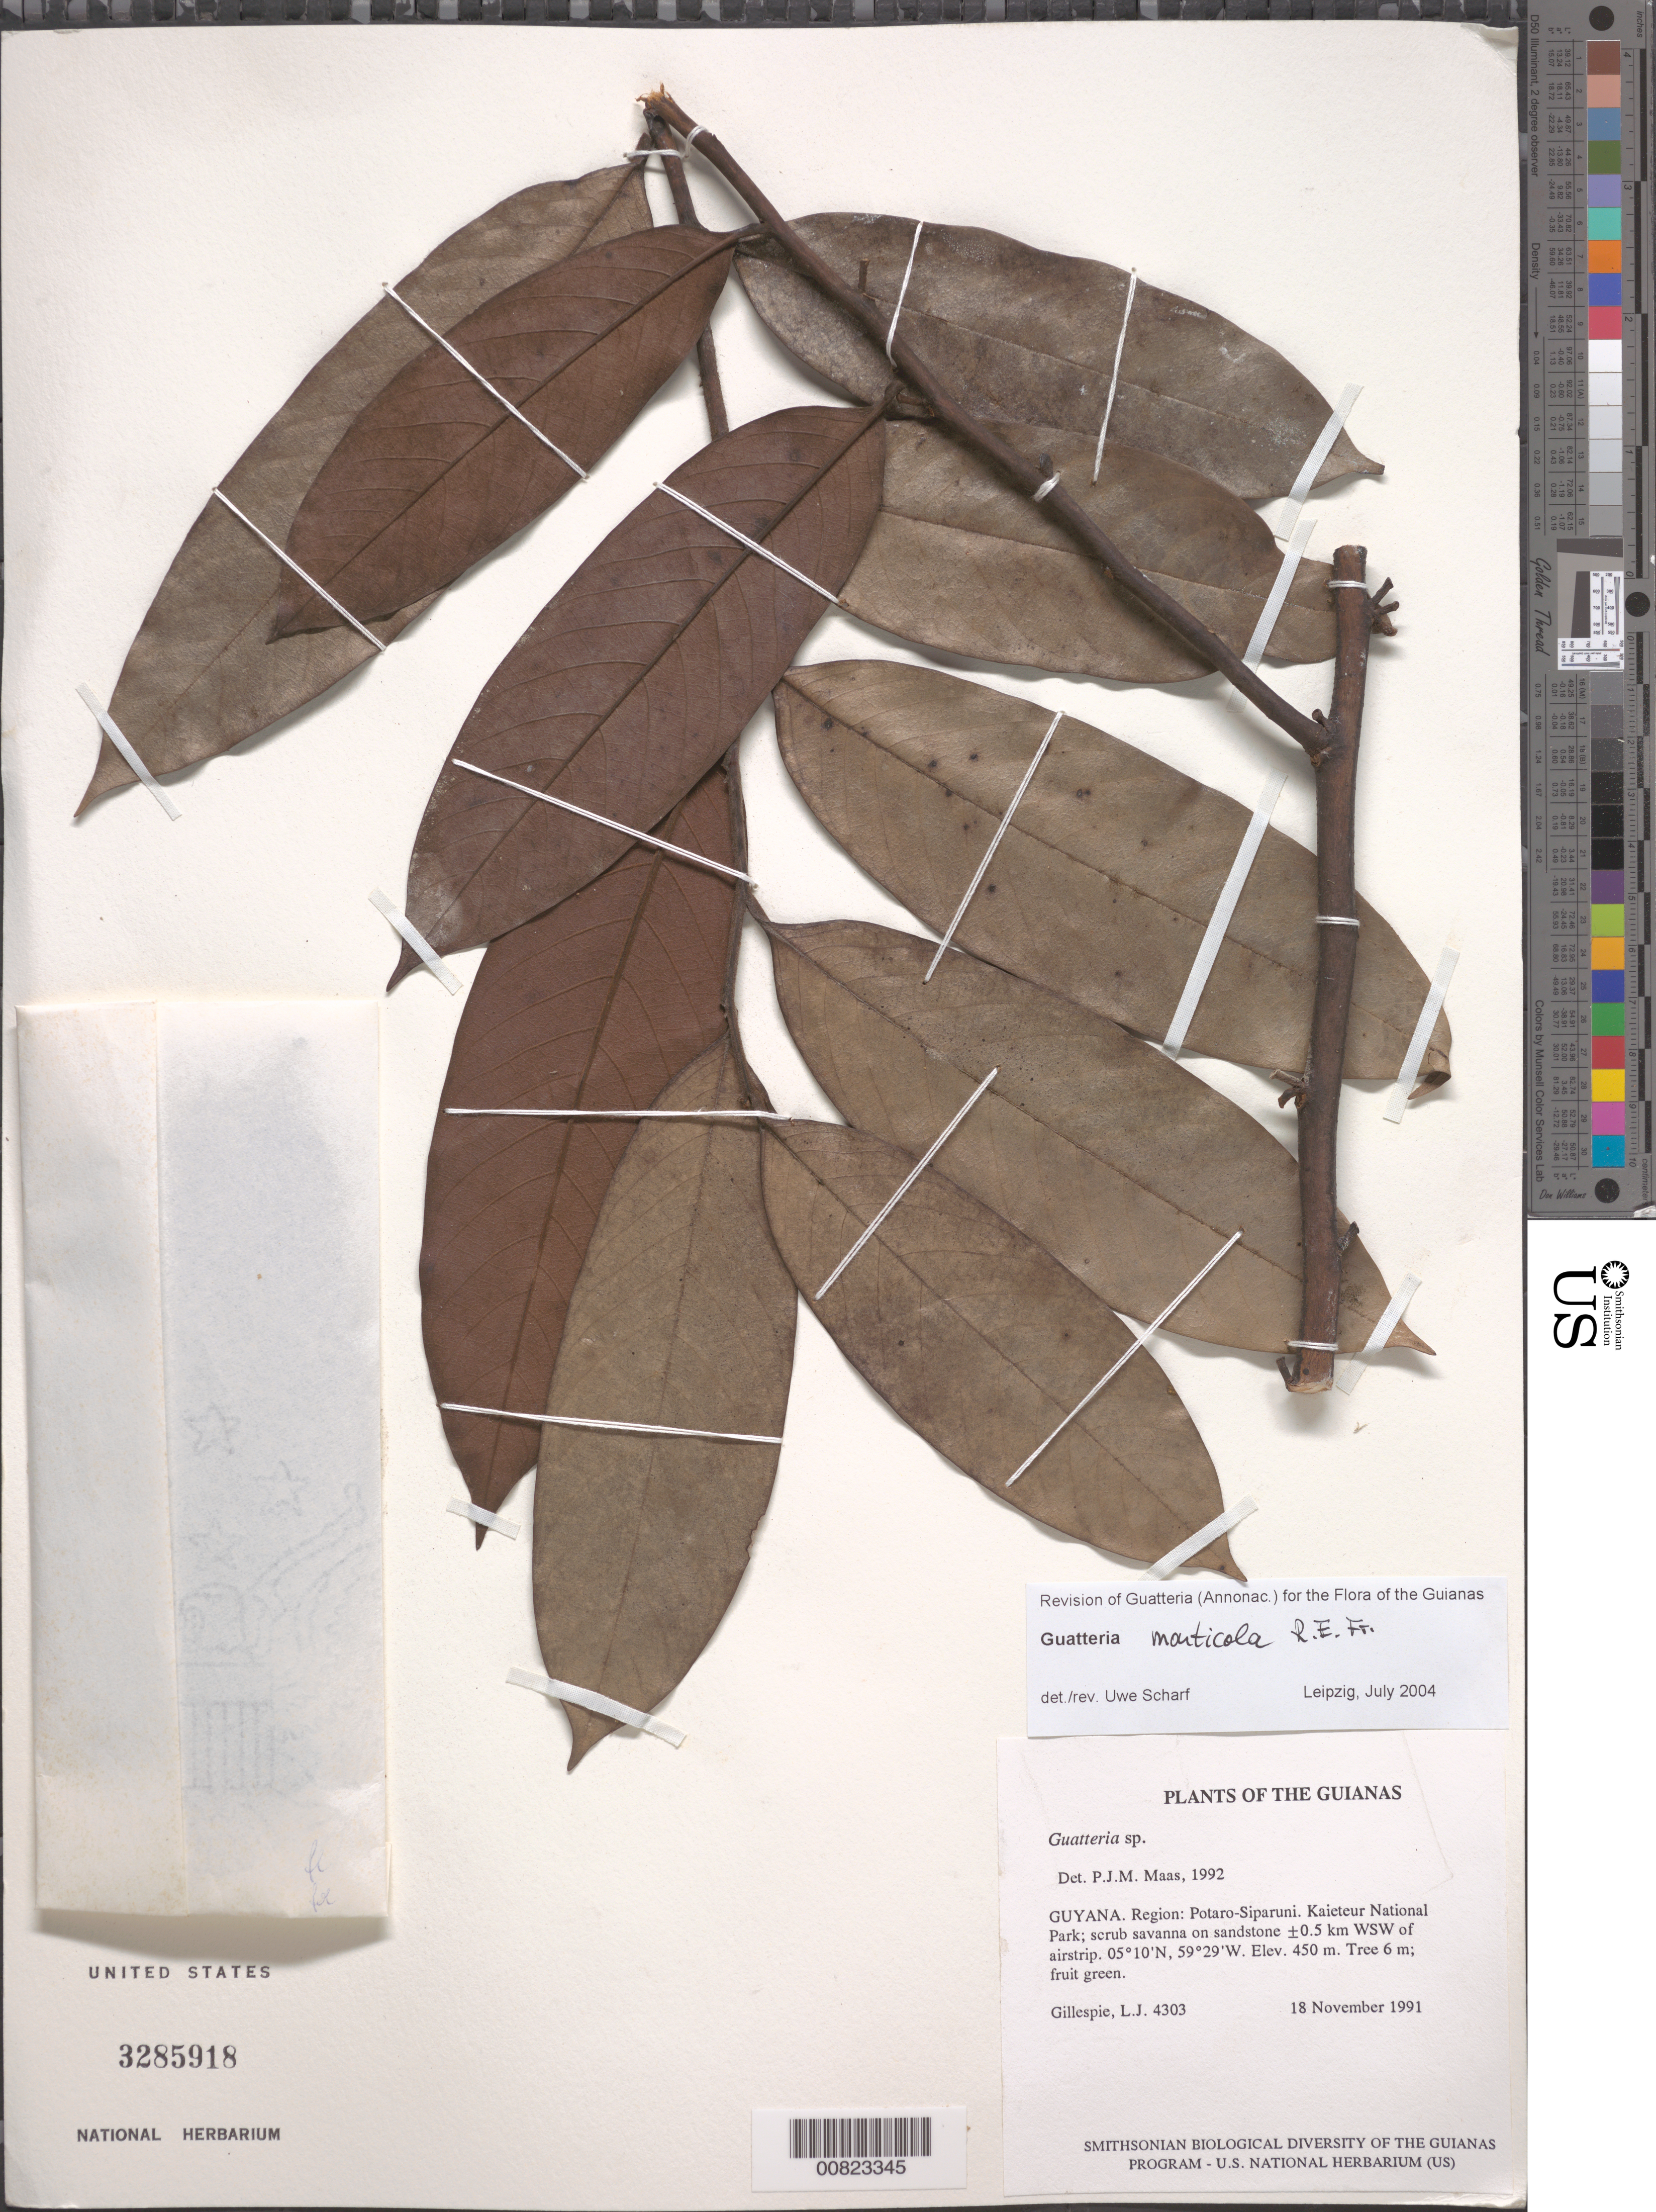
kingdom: Plantae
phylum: Tracheophyta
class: Magnoliopsida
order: Magnoliales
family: Annonaceae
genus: Guatteria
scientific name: Guatteria monticola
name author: R.E. Fr.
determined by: Scharf, U.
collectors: L. J. Gillespie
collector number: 4303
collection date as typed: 18 November 1991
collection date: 1991-11-18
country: Guyana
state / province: Potaro-Siparuni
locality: Kaieteur National Park; ±0.5 km WSW of airstrip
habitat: Scrub savanna on sandstone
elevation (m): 450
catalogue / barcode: US 3285918